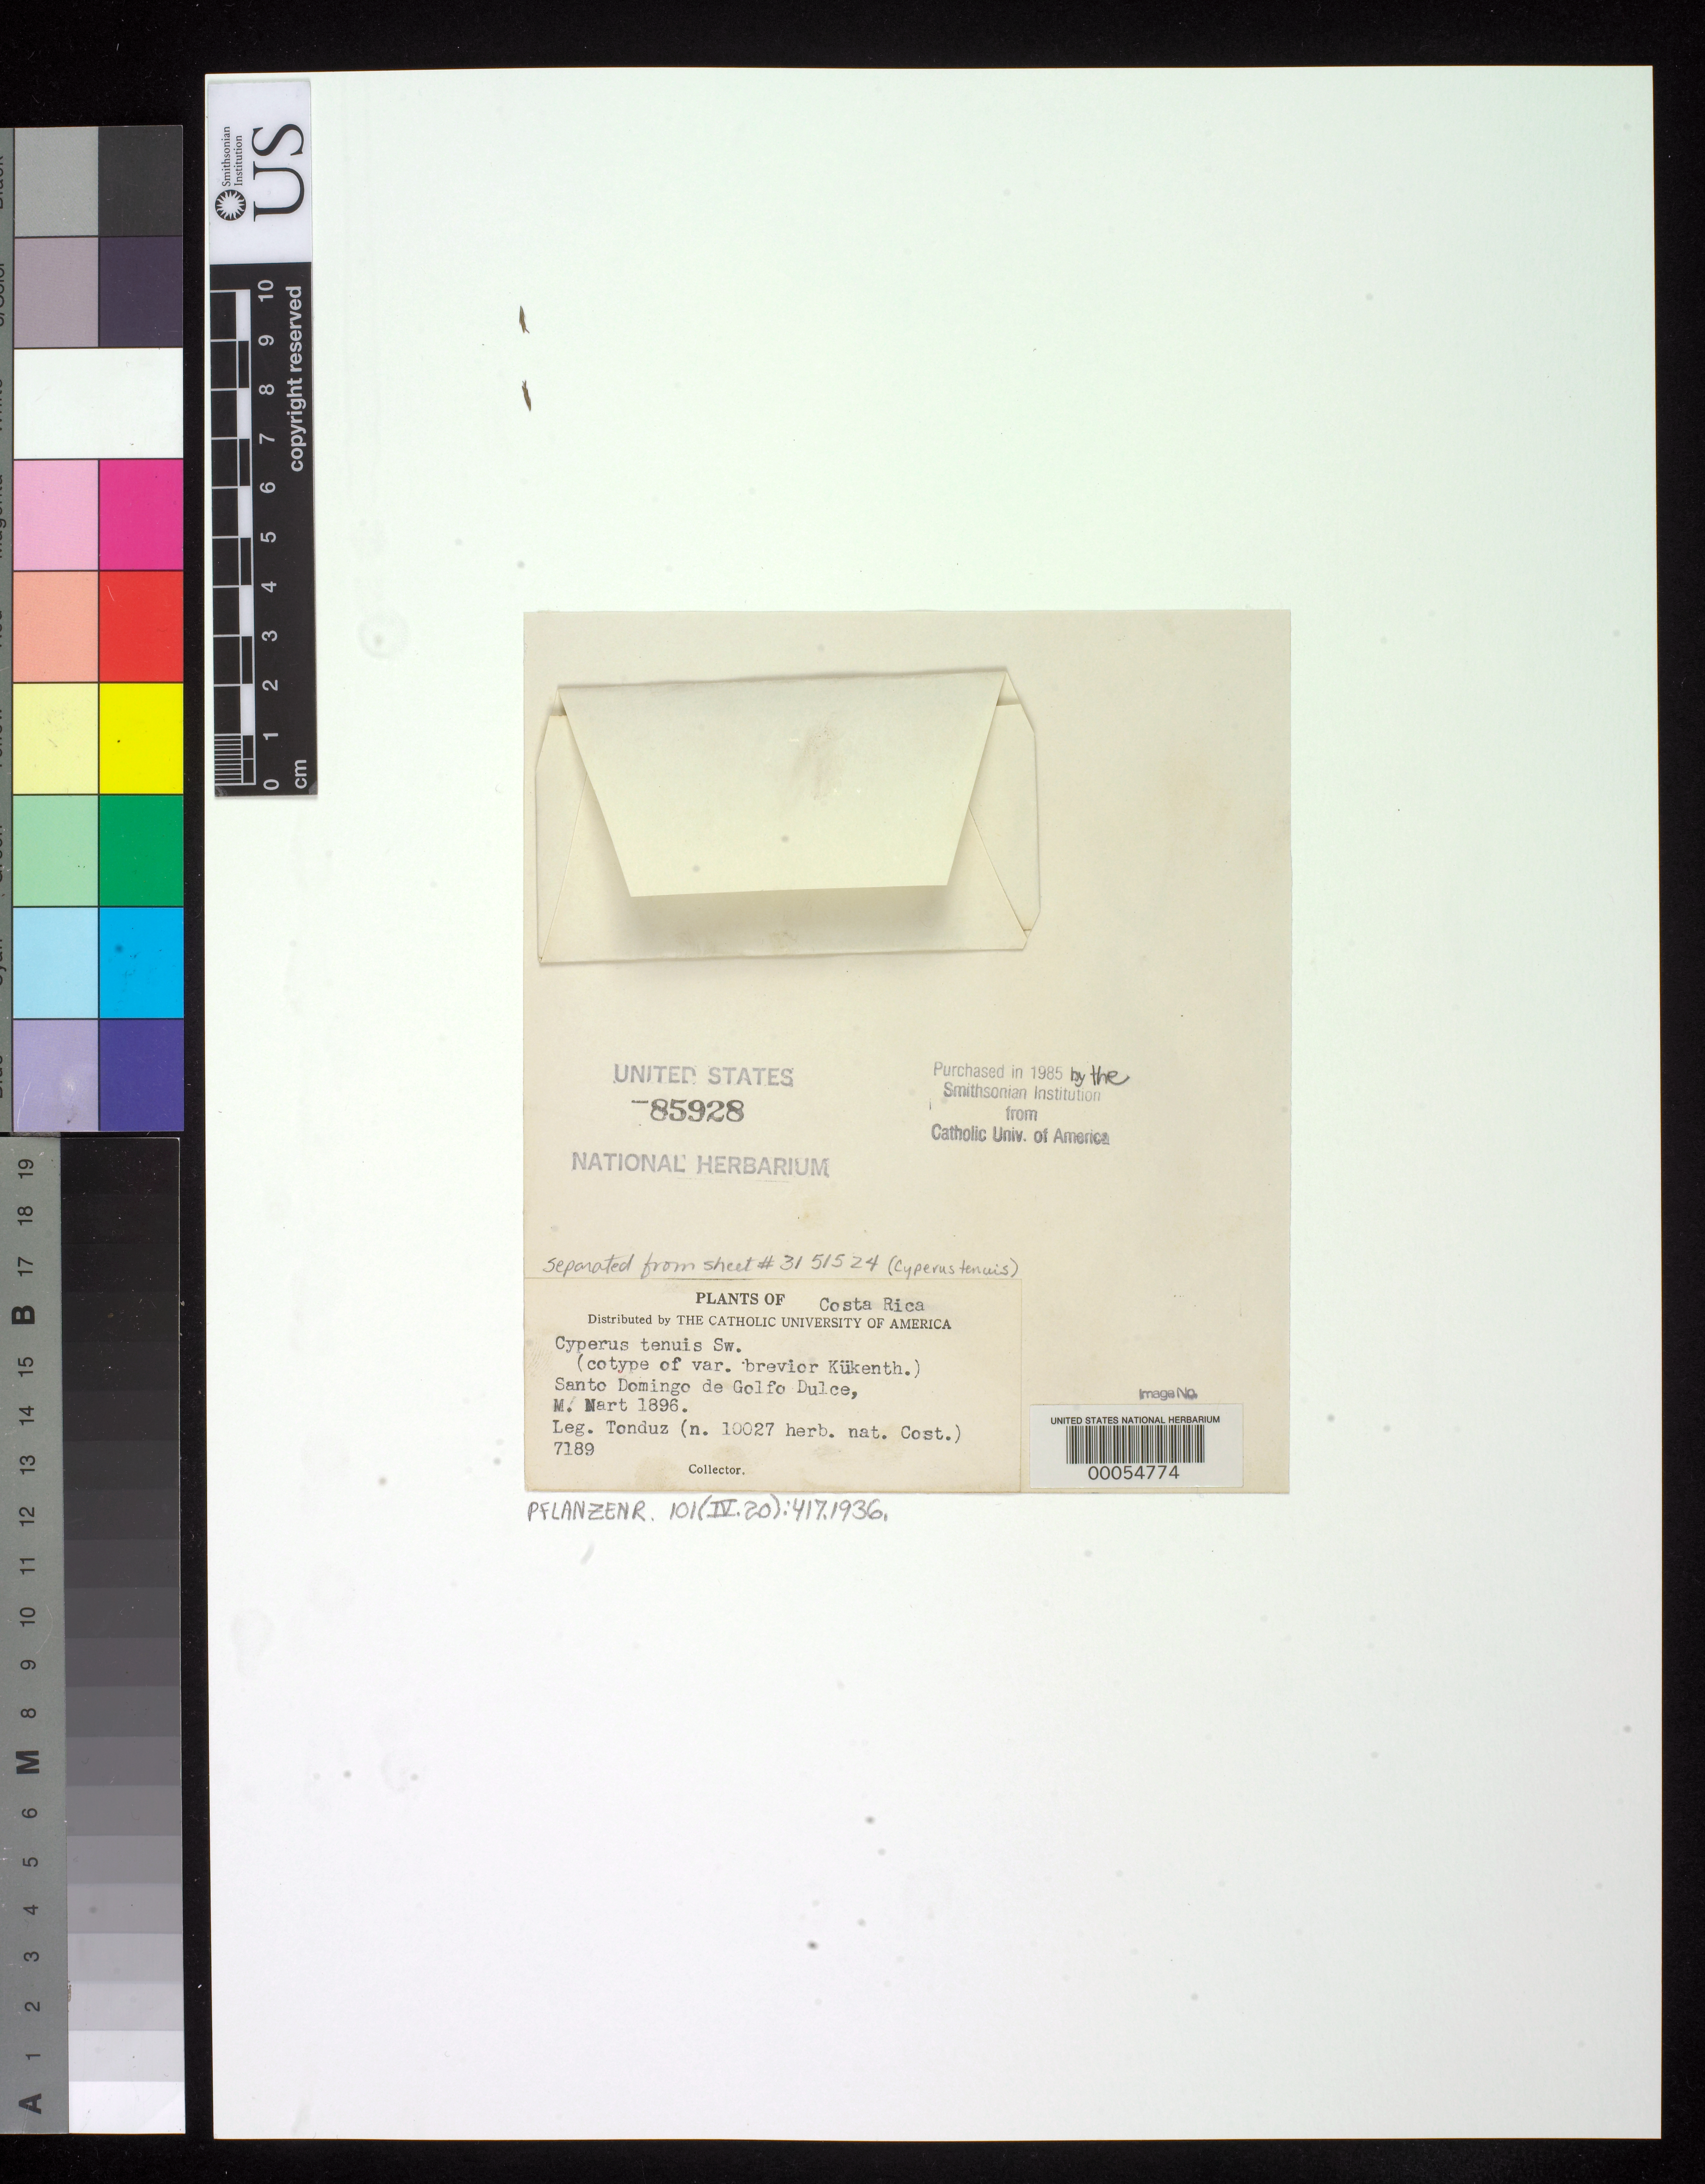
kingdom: Plantae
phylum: Tracheophyta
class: Liliopsida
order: Poales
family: Cyperaceae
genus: Cyperus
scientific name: Cyperus tenuis var. brevior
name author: Kük. in Engl.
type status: Isosyntype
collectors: A. Tonduz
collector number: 7189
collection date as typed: Mar 1896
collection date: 1896-03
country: Costa Rica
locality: Santo Domingo de Golfo Dulce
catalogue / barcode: US 85928